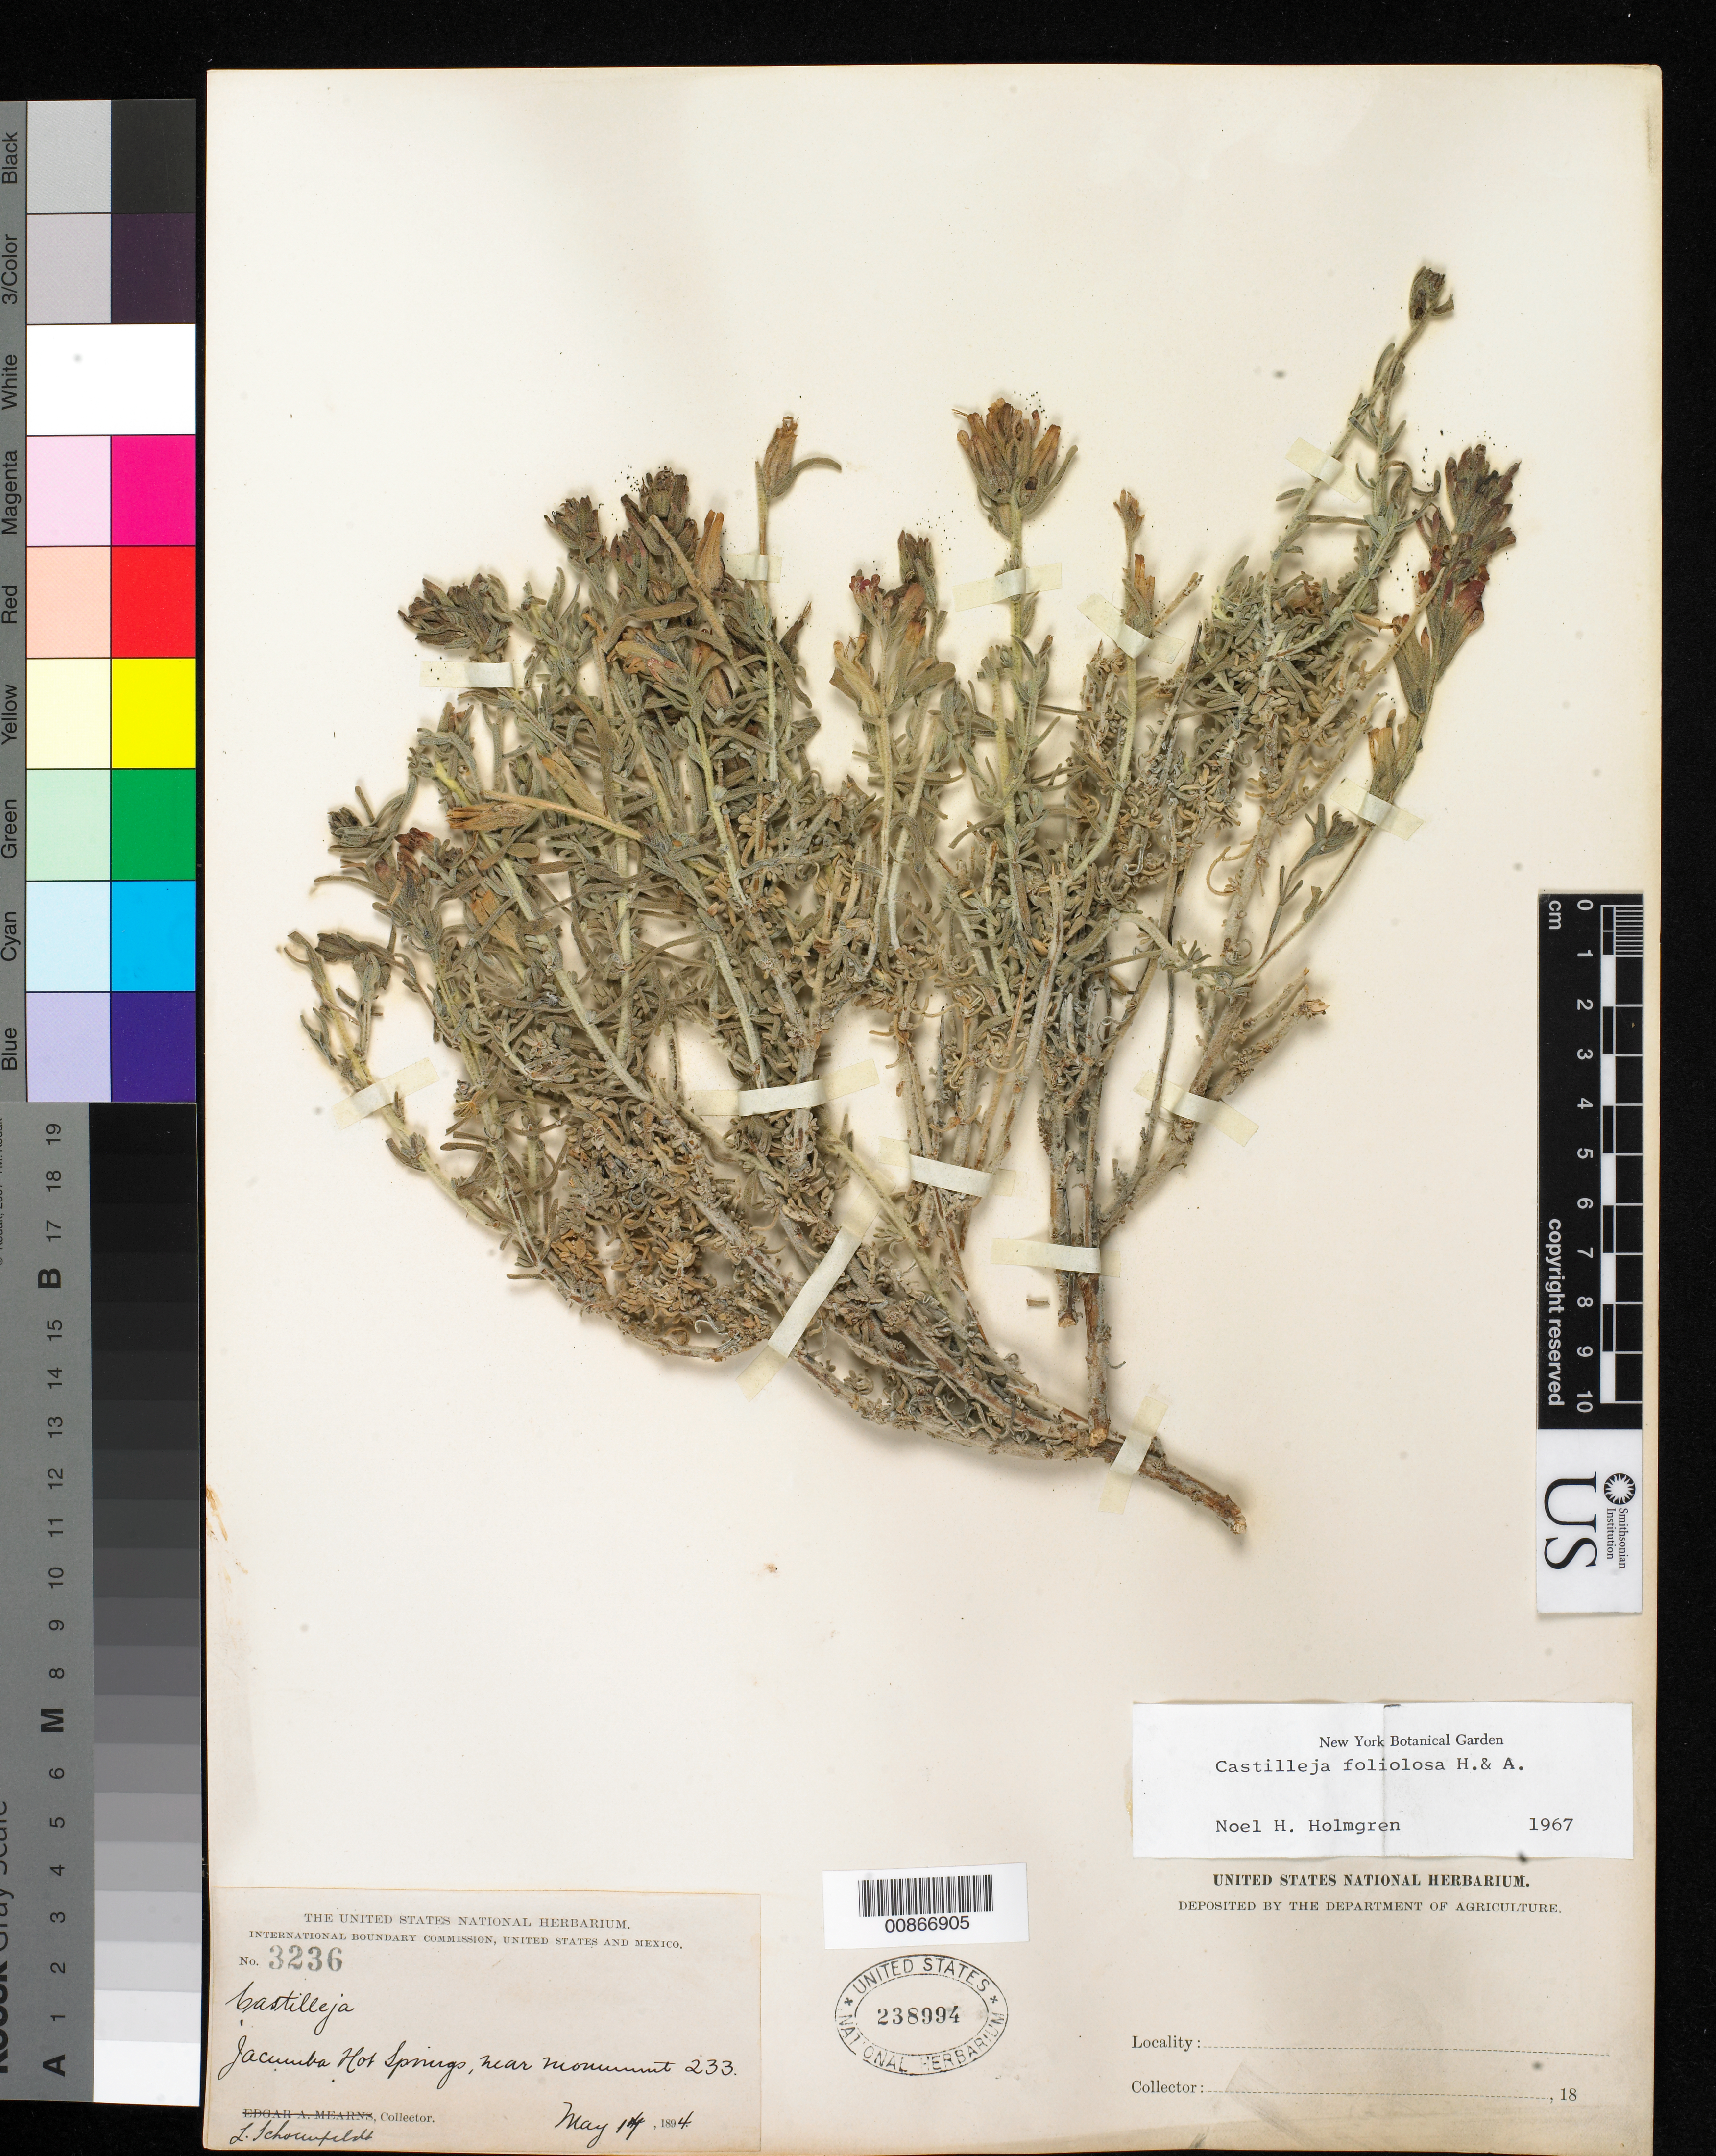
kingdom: Plantae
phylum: Tracheophyta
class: Magnoliopsida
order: Lamiales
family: Orobanchaceae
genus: Castilleja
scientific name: Castilleja foliolosa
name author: Hook. f.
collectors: L. Schoenfeldt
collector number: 3236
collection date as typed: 14 May 1894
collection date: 1894-05-14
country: United States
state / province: California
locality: Jacumba Hot Springs, near monument 233. California.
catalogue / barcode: US 238994